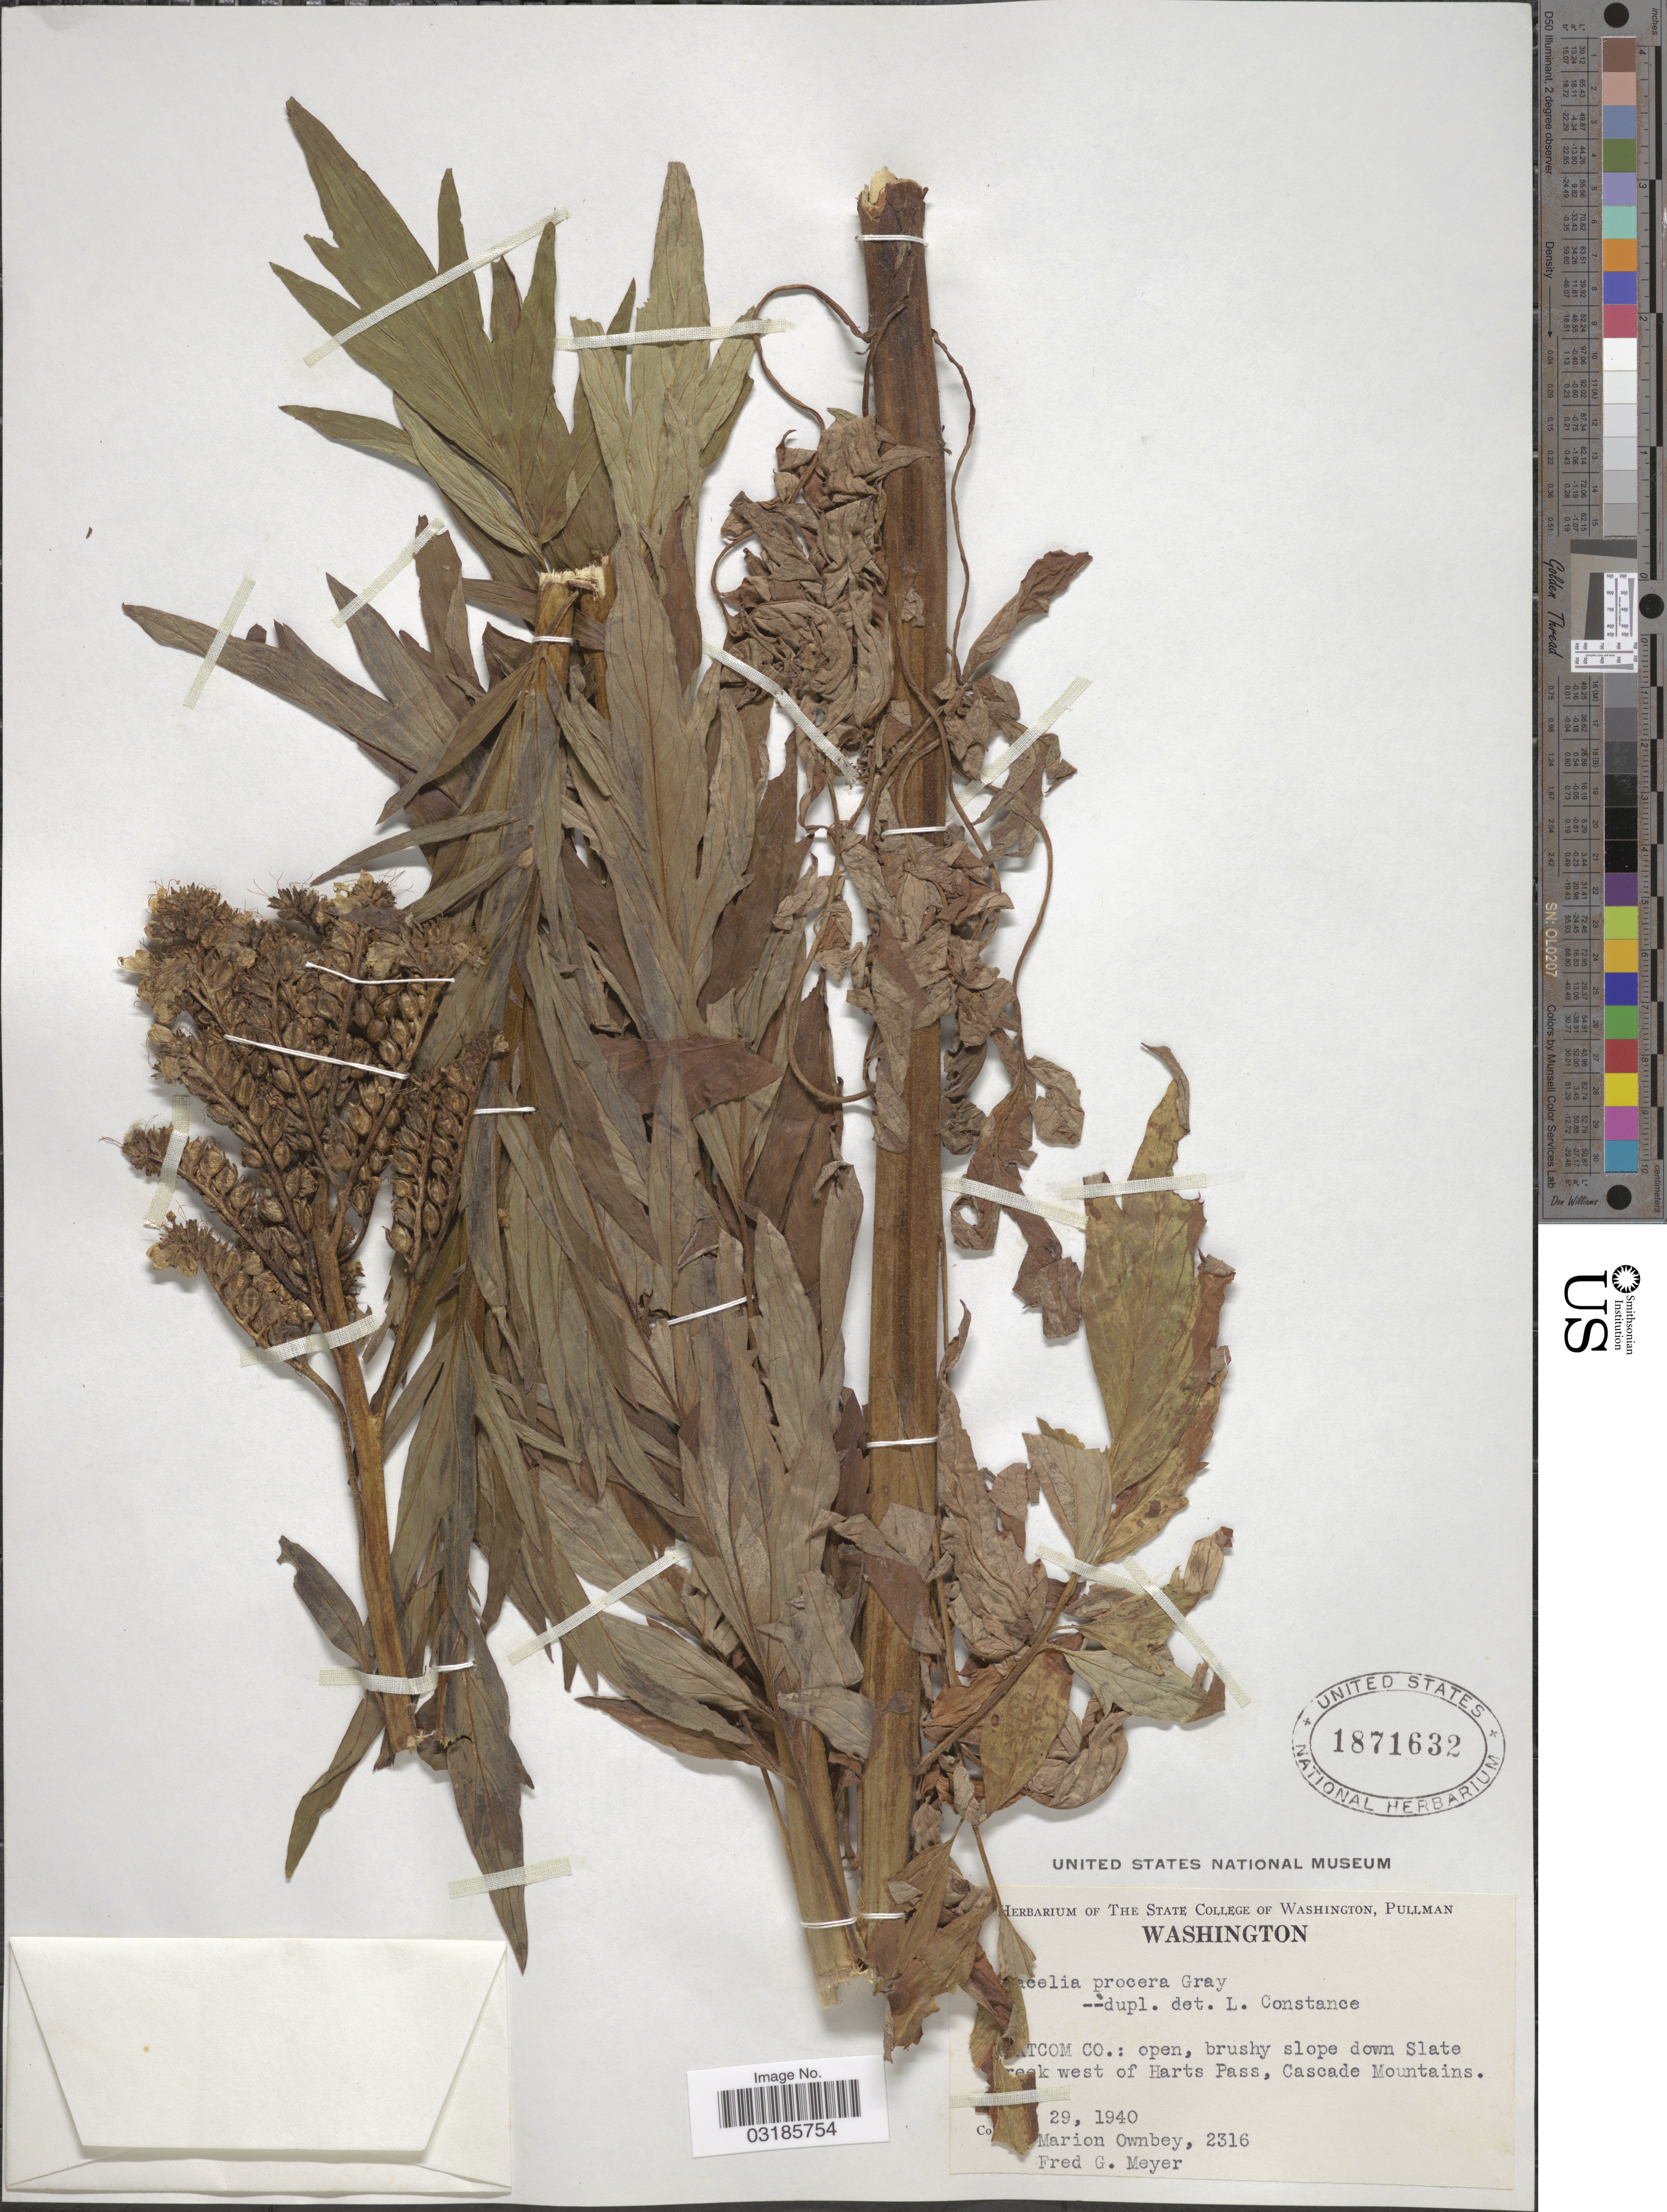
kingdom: Plantae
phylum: Tracheophyta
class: Magnoliopsida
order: Boraginales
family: Hydrophyllaceae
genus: Phacelia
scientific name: Phacelia procera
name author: A. Gray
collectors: M. Ownbey & F. G. Meyer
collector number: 2316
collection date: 1940-04-29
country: United States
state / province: Washington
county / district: Whatcom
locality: Whatcom Co.: open, brushy slope down Slate Creek west of Harts Pass, Cascade Mountains.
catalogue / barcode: US 1871632